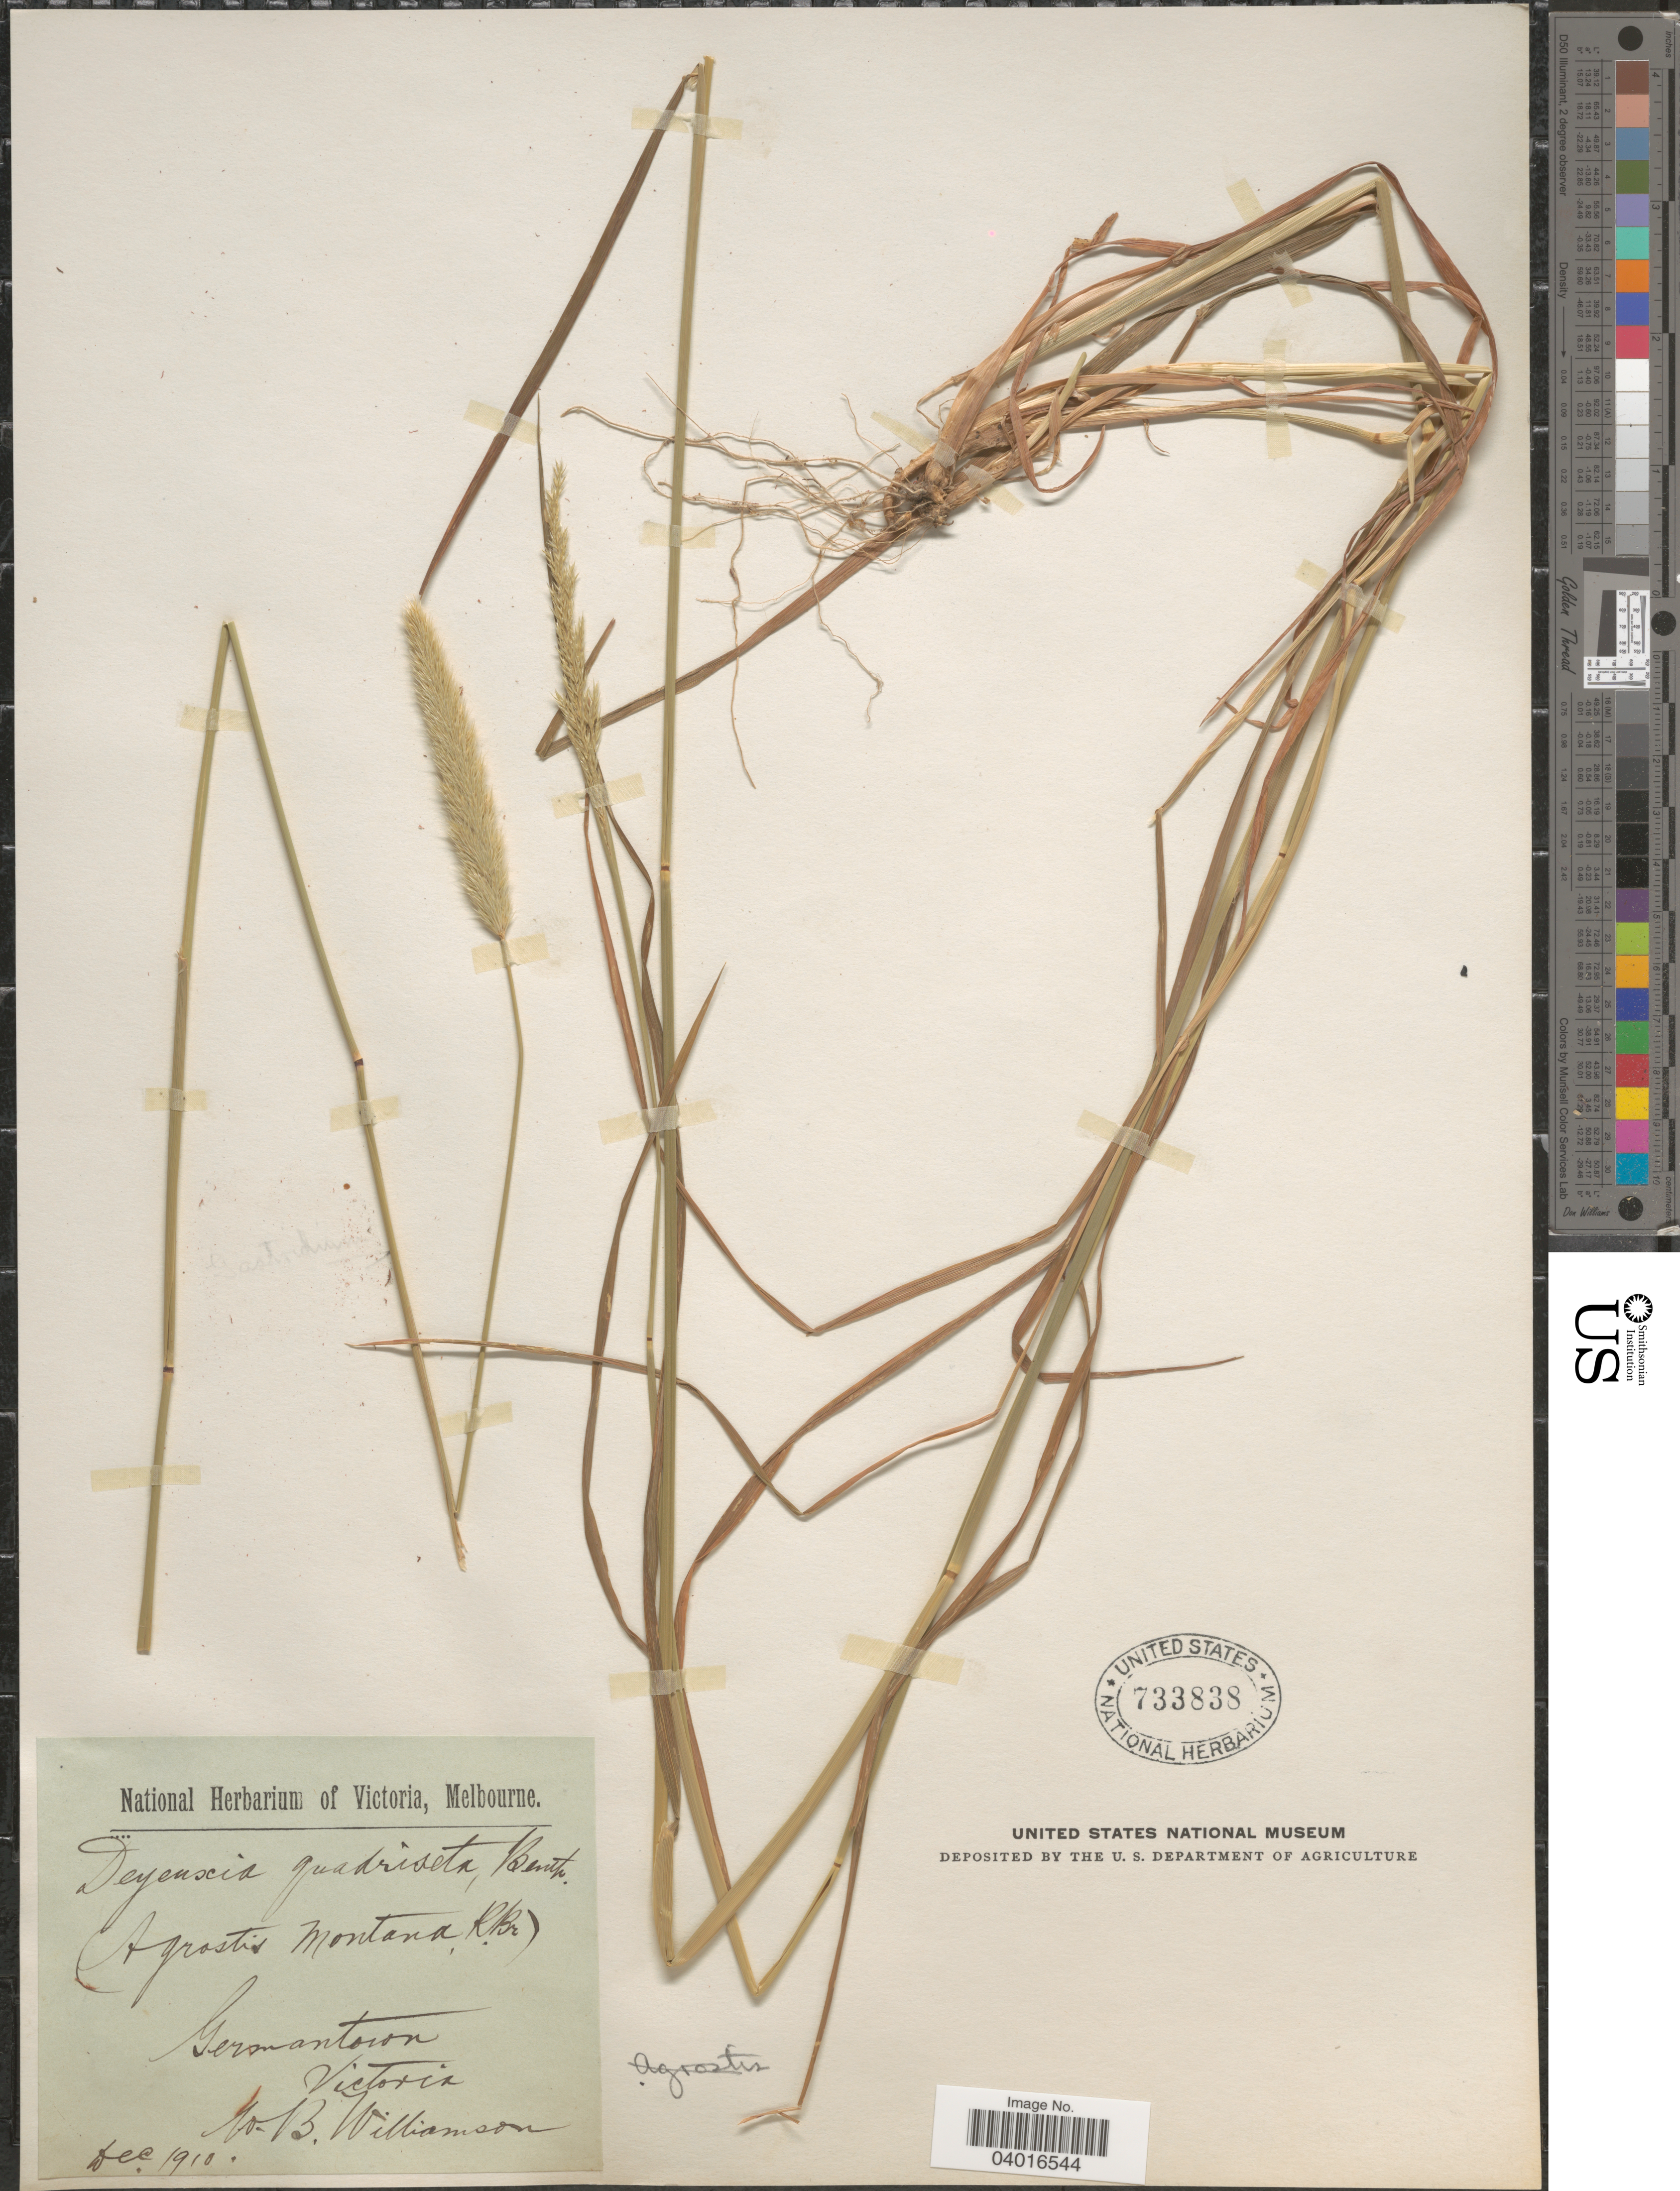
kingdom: Plantae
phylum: Tracheophyta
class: Liliopsida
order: Poales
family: Poaceae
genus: Dichelachne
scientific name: Dichelachne quadriseta ined.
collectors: Williamson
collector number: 13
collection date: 1910-12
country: Australia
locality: Germantown. Victoria.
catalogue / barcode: US 733838